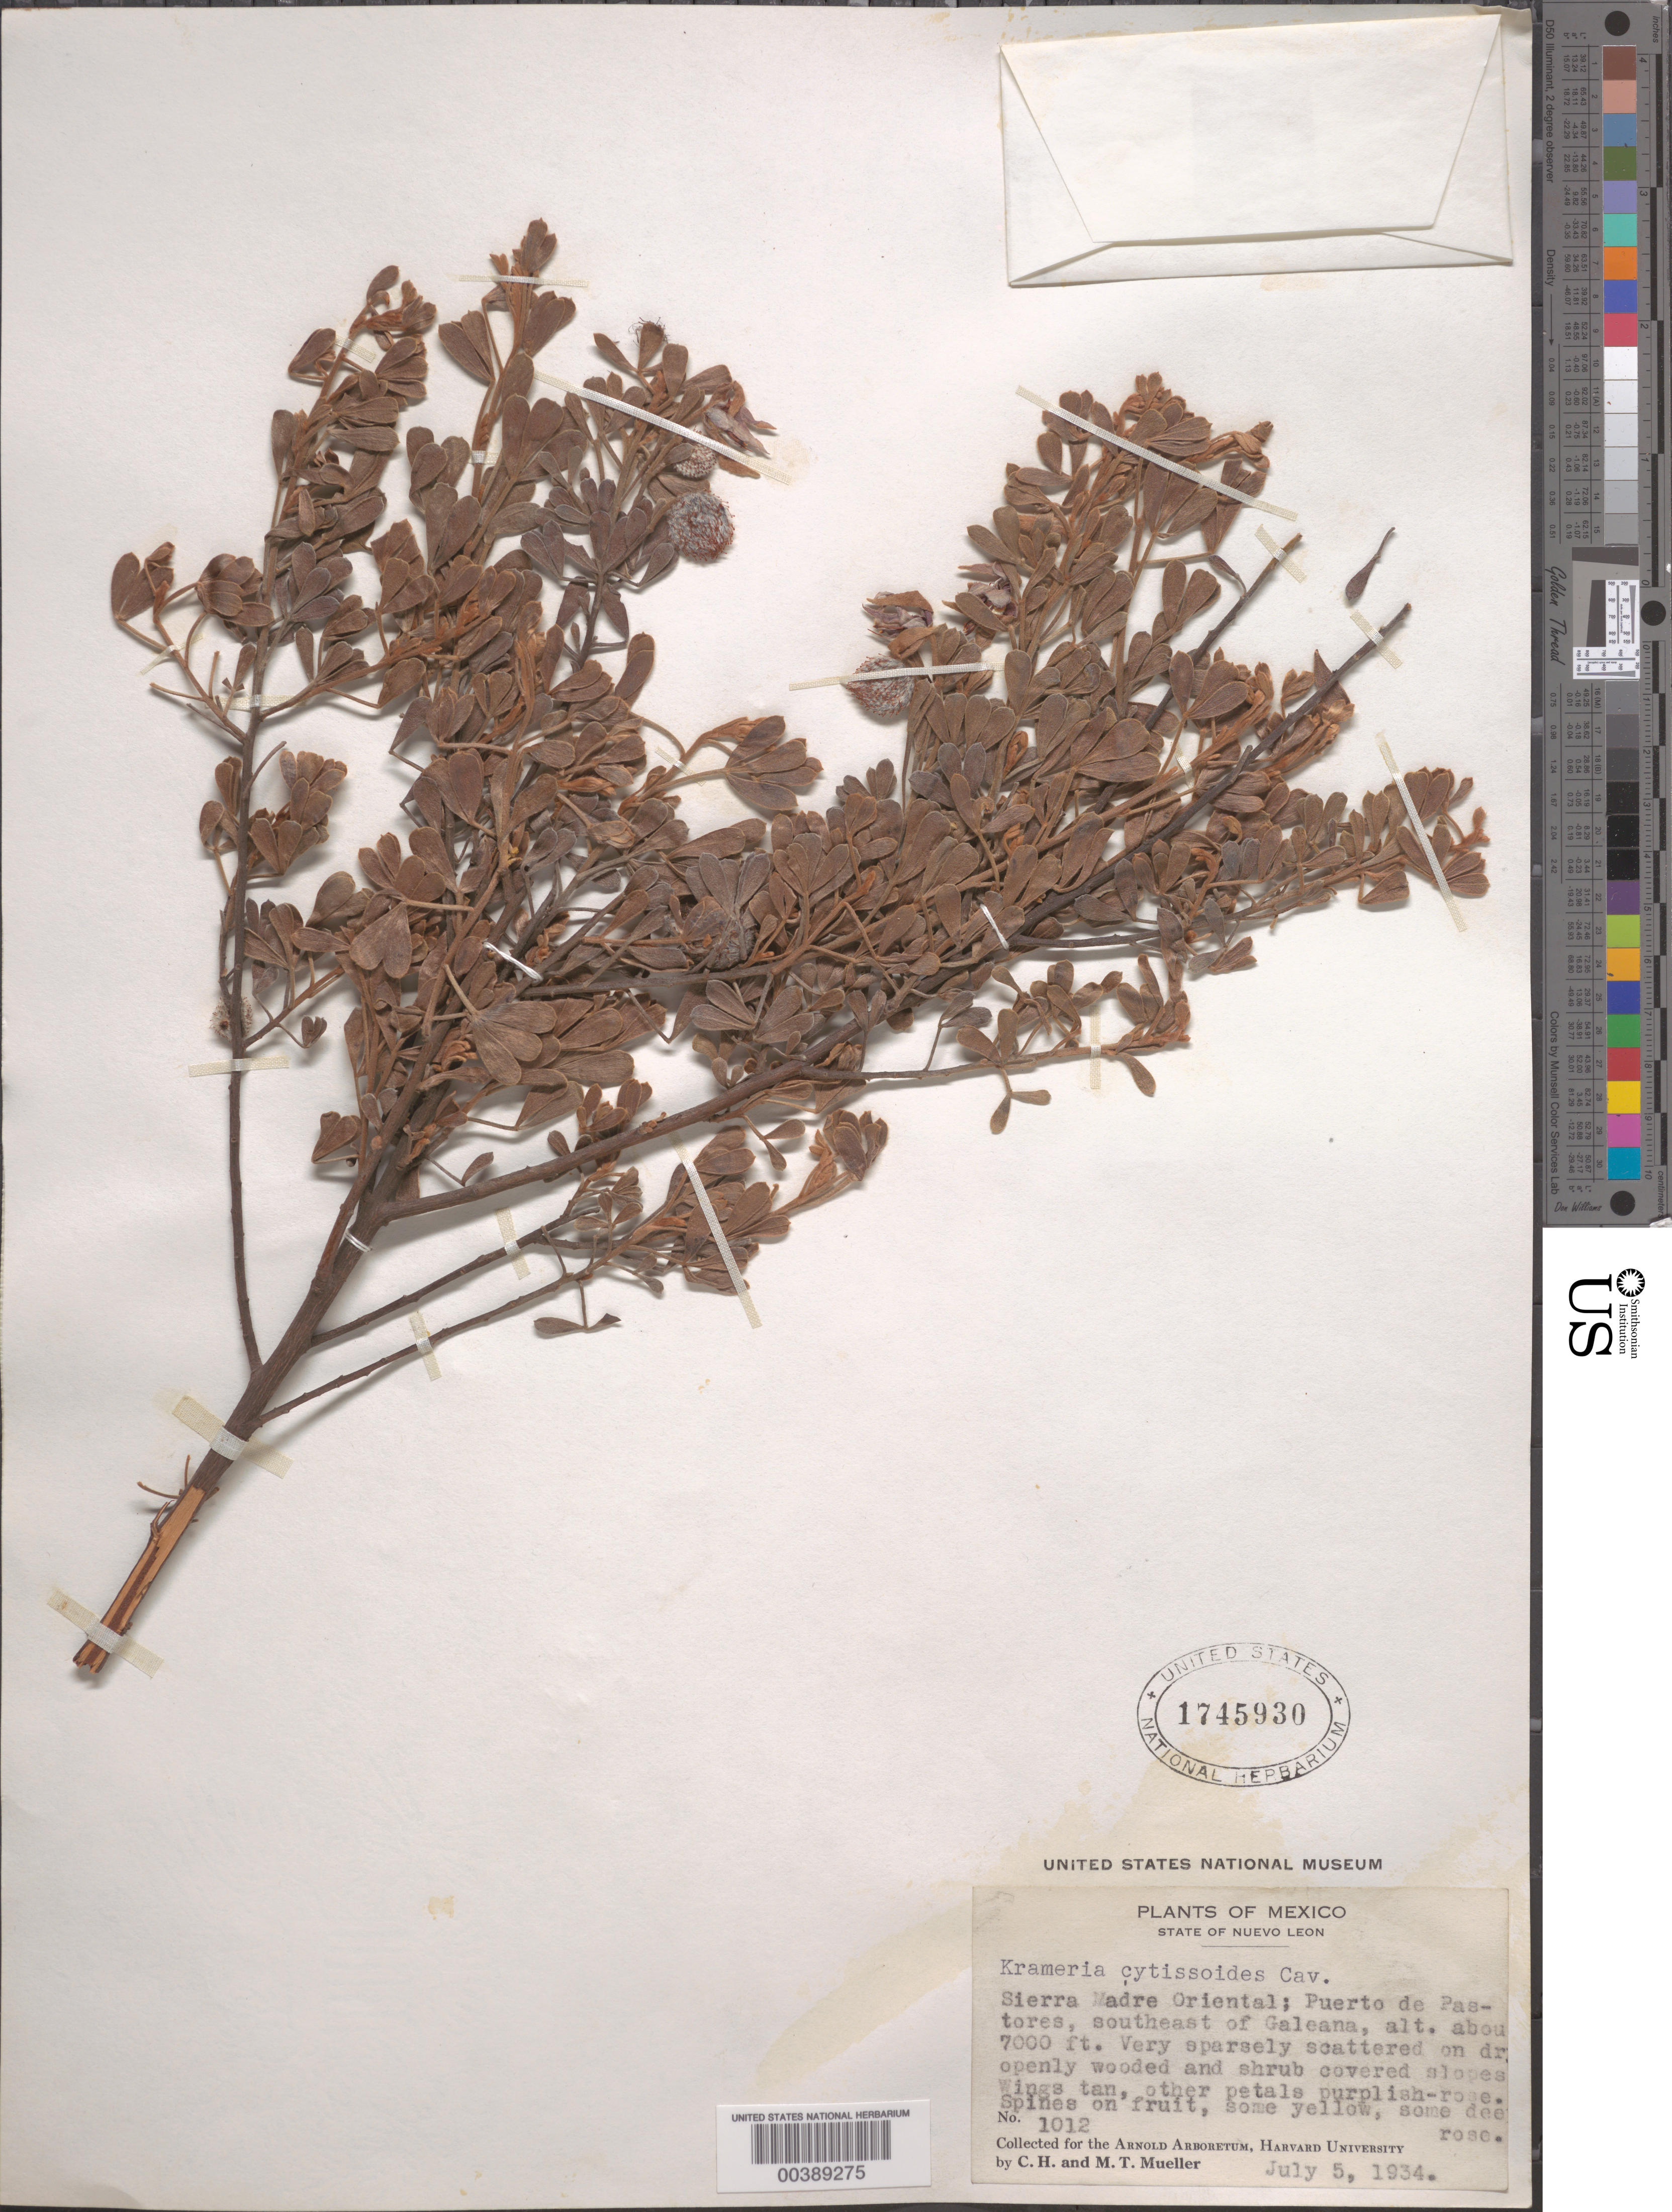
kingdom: Plantae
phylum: Tracheophyta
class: Magnoliopsida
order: Zygophyllales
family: Krameriaceae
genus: Krameria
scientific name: Krameria cytisoides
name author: Cav.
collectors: C. H. Mueller & M. Mueller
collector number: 1012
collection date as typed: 05 Jul 1934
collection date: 1934-07-05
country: Mexico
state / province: Nuevo León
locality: Sierra Madre oriental; puerto de pastores, SE of Galeana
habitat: Dry openly wooded and shrub covered slopes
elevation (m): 2134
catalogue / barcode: US 1745930